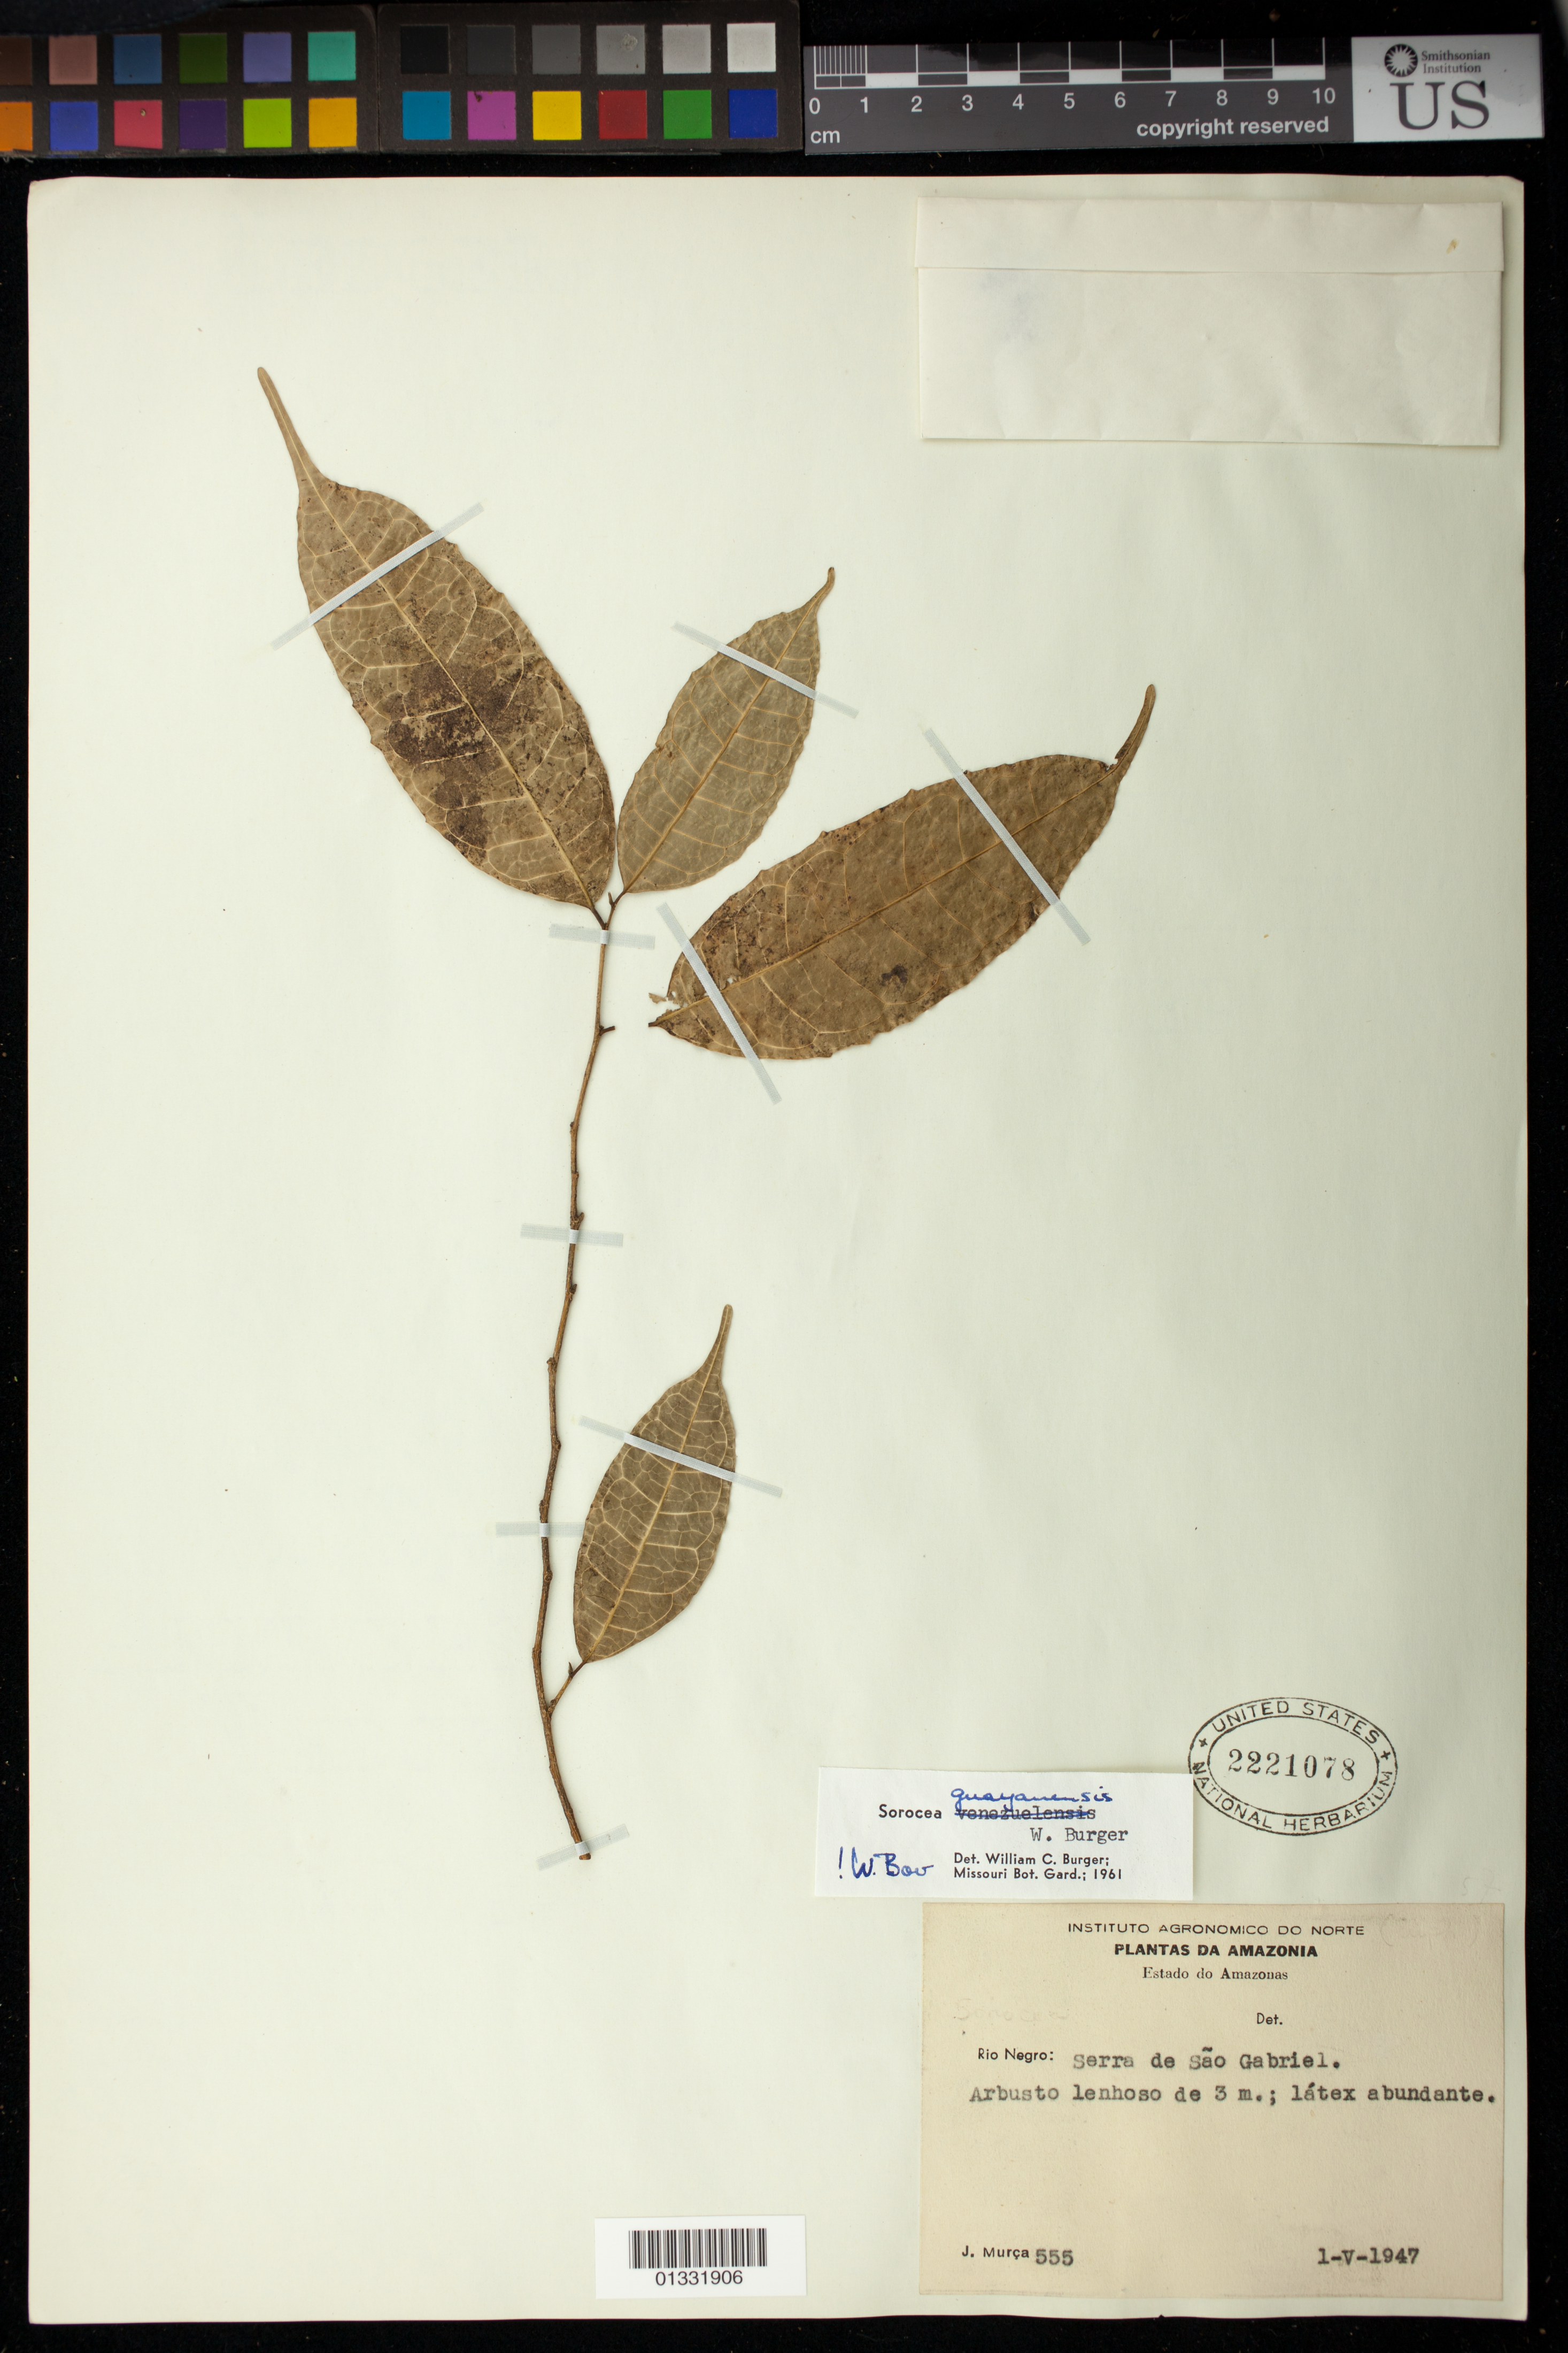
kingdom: Plantae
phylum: Tracheophyta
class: Magnoliopsida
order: Rosales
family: Moraceae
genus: Sorocea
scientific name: Sorocea guayanensis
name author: W.C. Burger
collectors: J. M. Pires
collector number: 555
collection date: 1947-05-01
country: Brazil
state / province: Amazonas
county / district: São Gabriel da Cachoeira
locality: Rio Negro. Serra de São Gabriel.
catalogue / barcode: US 2221078